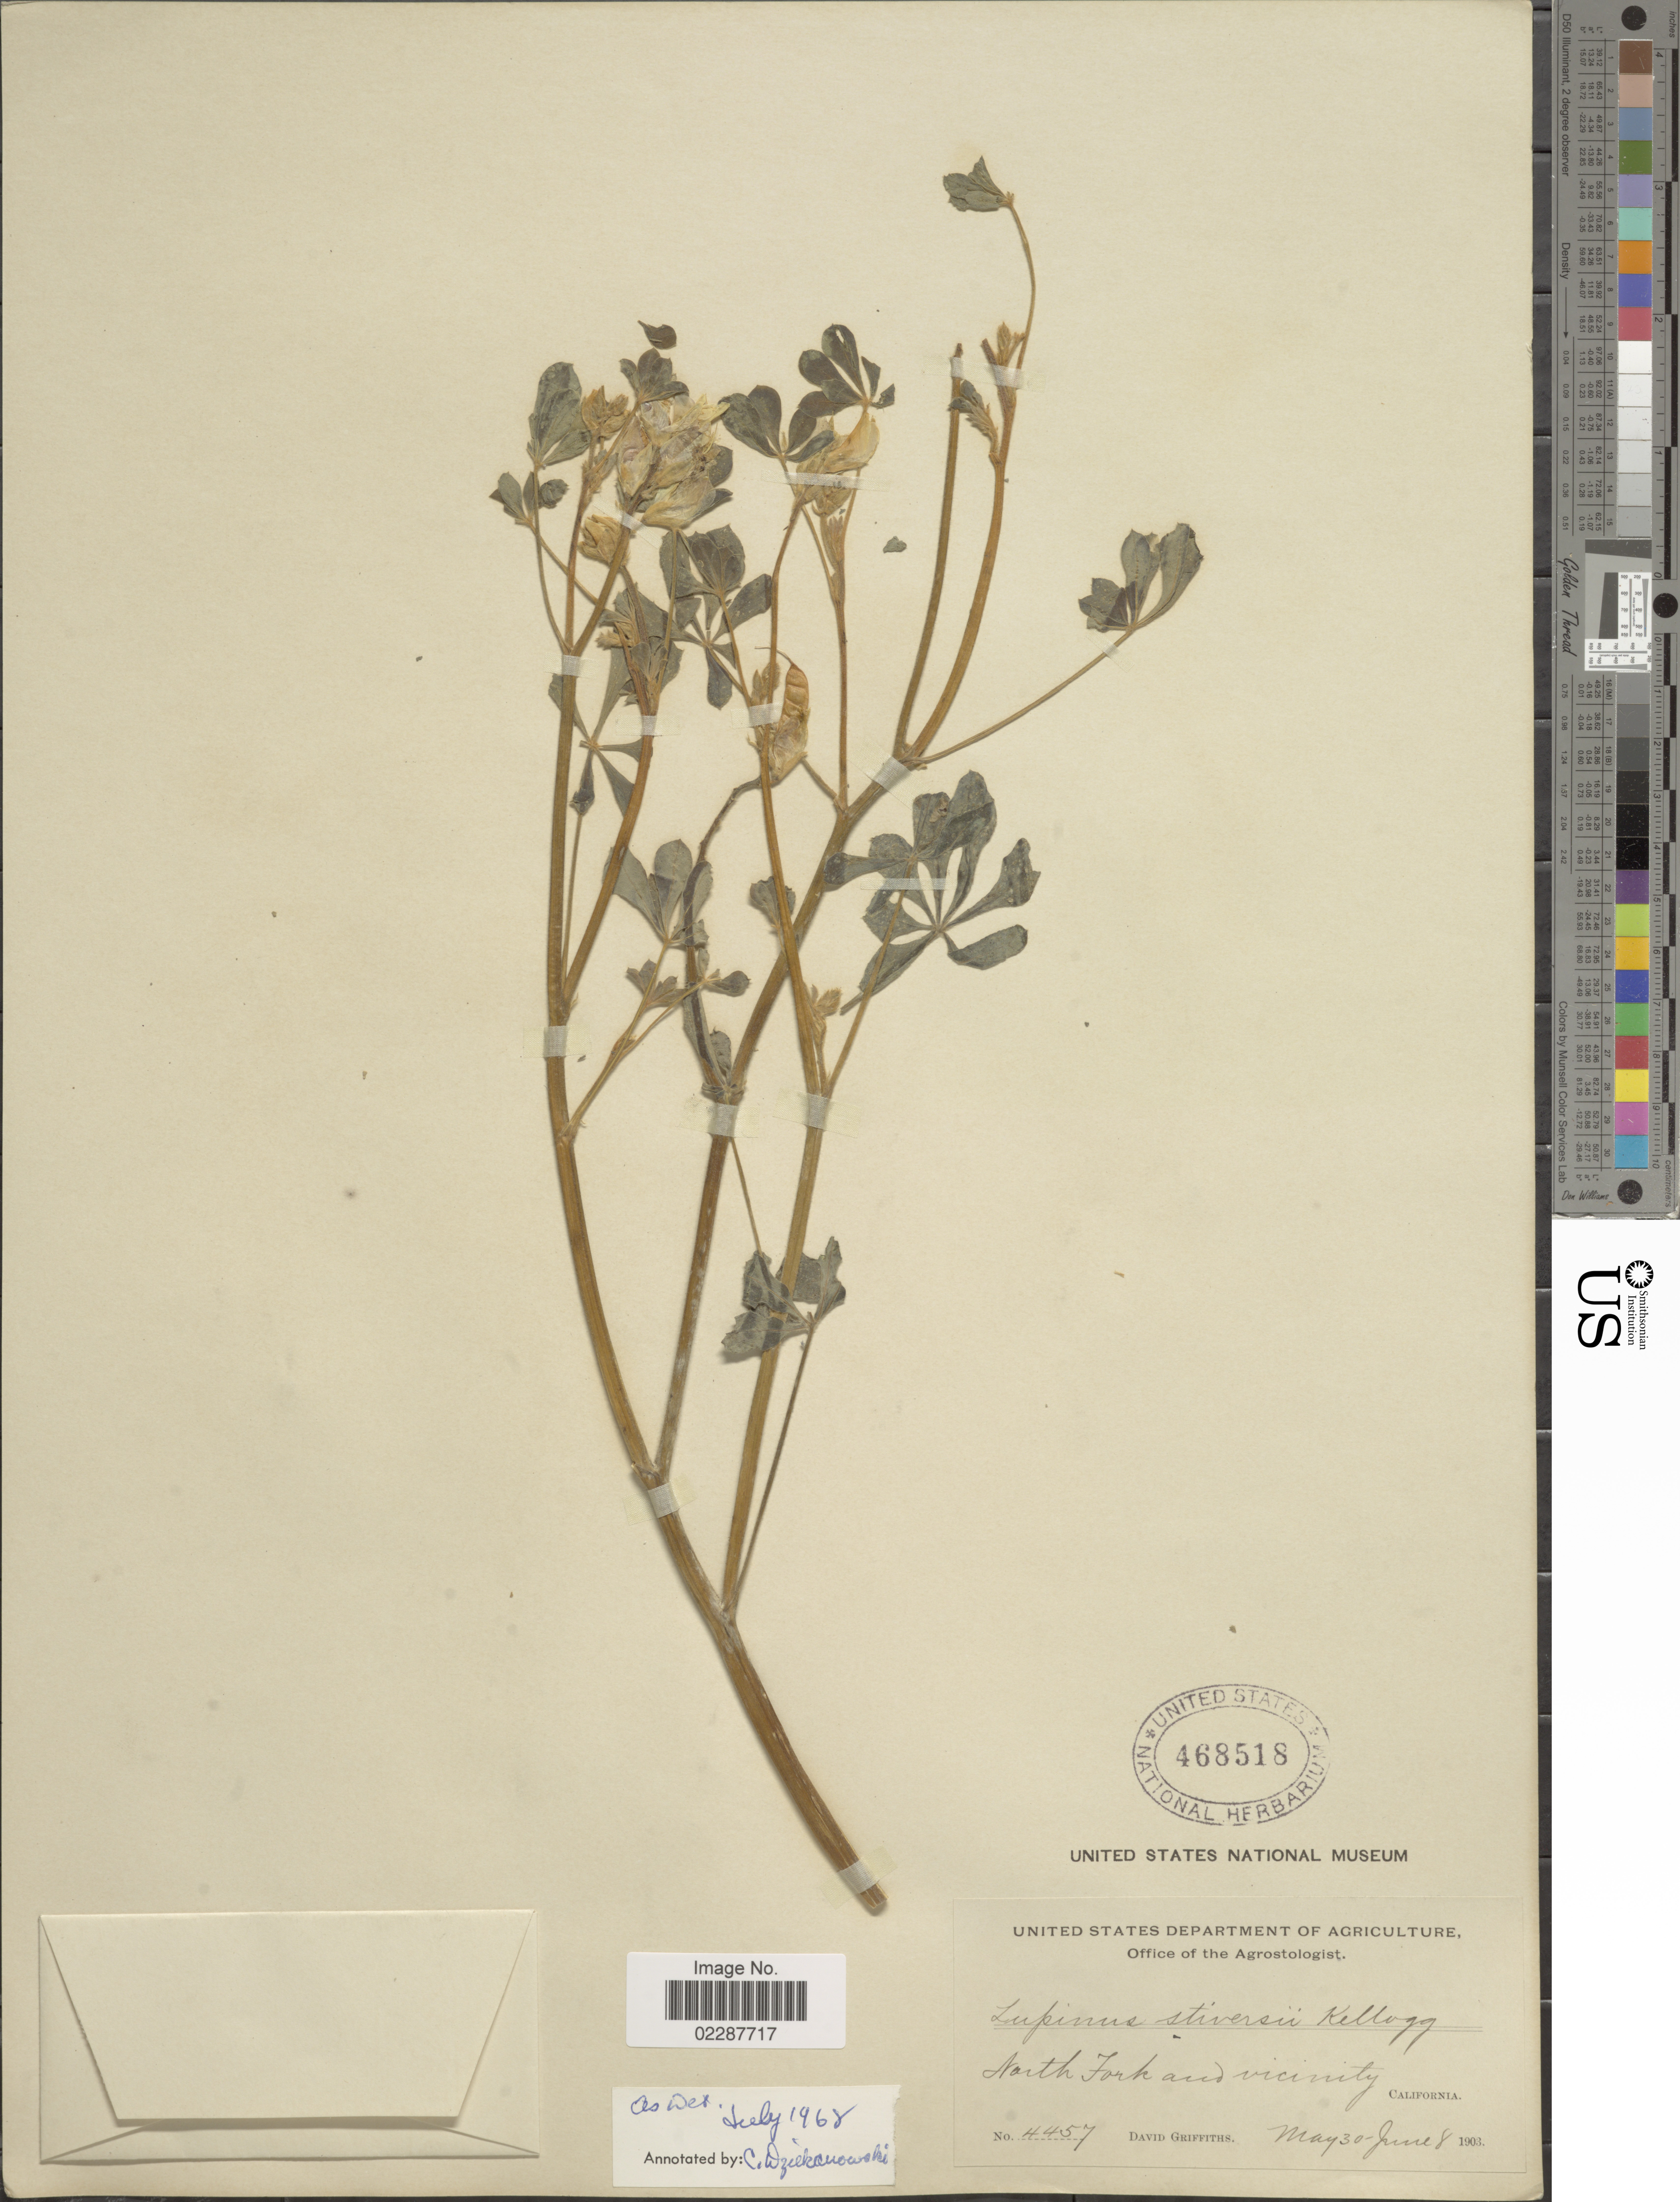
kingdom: Plantae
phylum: Tracheophyta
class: Magnoliopsida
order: Fabales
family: Fabaceae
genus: Lupinus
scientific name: Lupinus stiversii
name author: Kellogg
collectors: D. Griffiths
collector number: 4457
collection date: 1903-05-30/1903-06-08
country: United States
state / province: California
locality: North Fork and vicinity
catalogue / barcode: US 468518